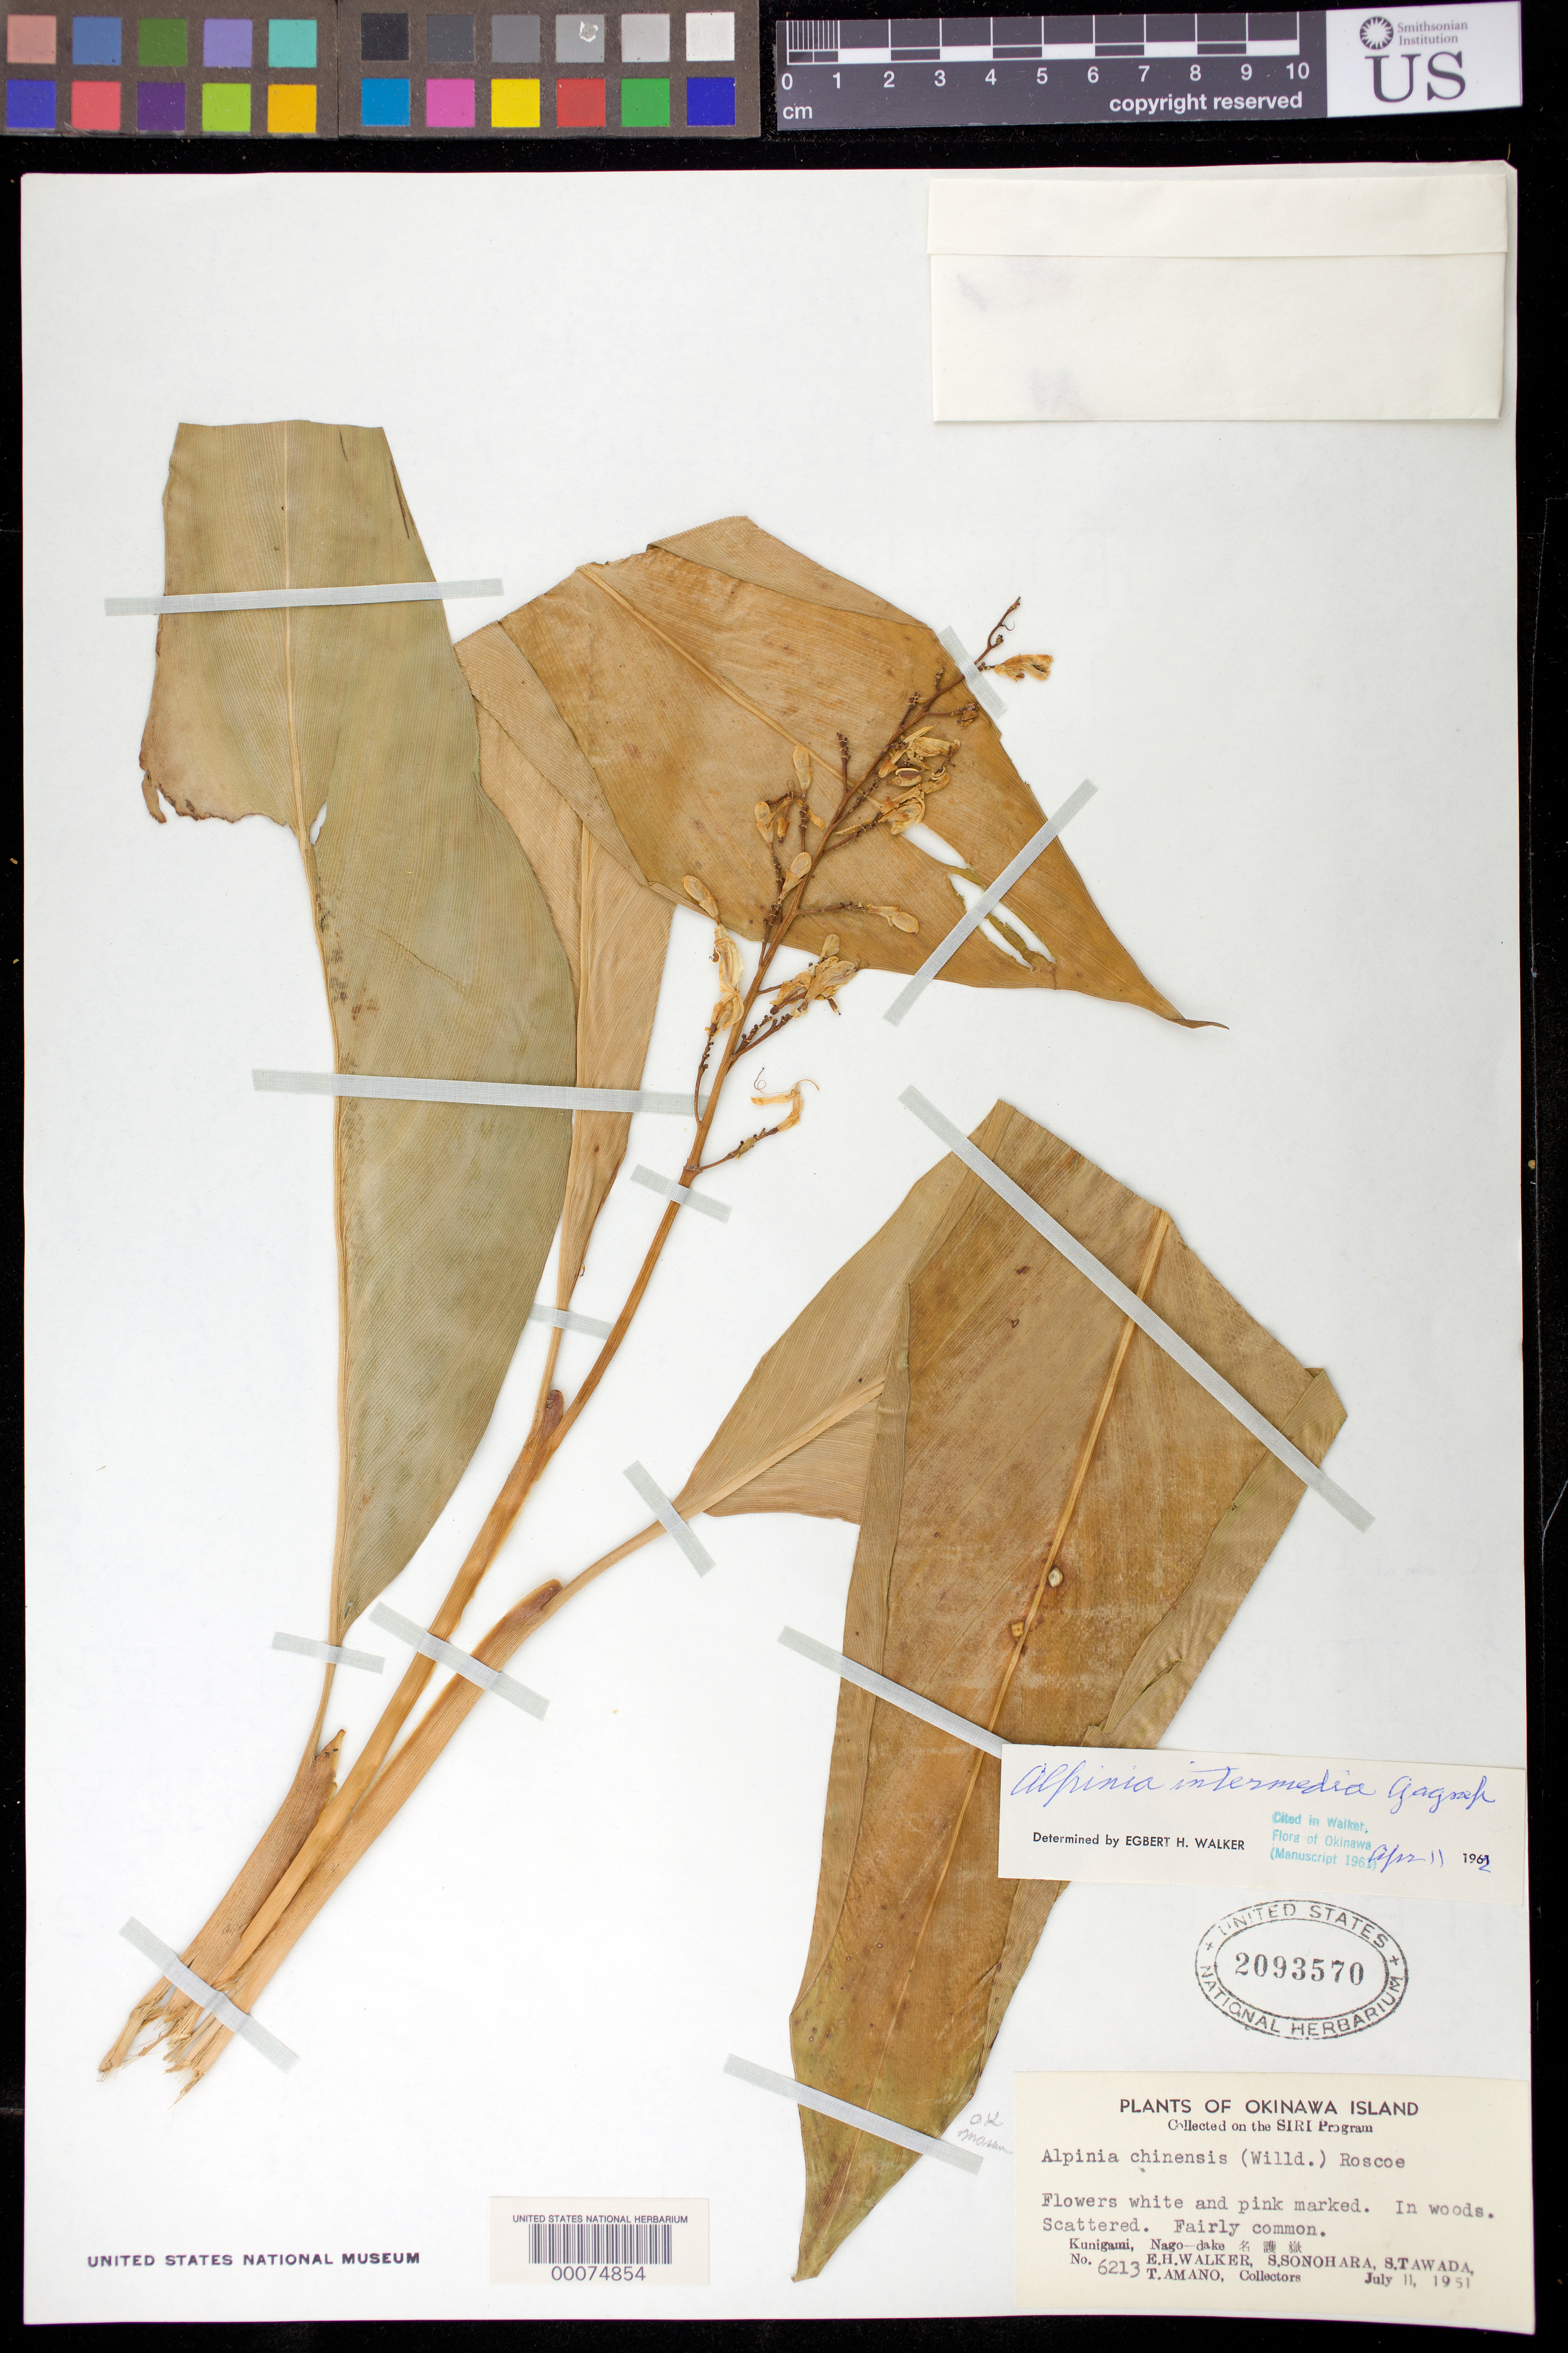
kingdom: Plantae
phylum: Tracheophyta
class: Liliopsida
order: Zingiberales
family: Zingiberaceae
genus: Alpinia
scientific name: Alpinia intermedia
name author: Gagnep.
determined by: Walker, E. H.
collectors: E. H. Walker, S. Sonohara, S. Tawada & T. Amano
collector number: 6213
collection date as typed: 11 Jul 1951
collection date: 1951-07-11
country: Japan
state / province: Okinawa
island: Okinawa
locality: Okinawa i., kunigami, nago-dake, in woods [Okinawa Is.]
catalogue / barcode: US 2093570